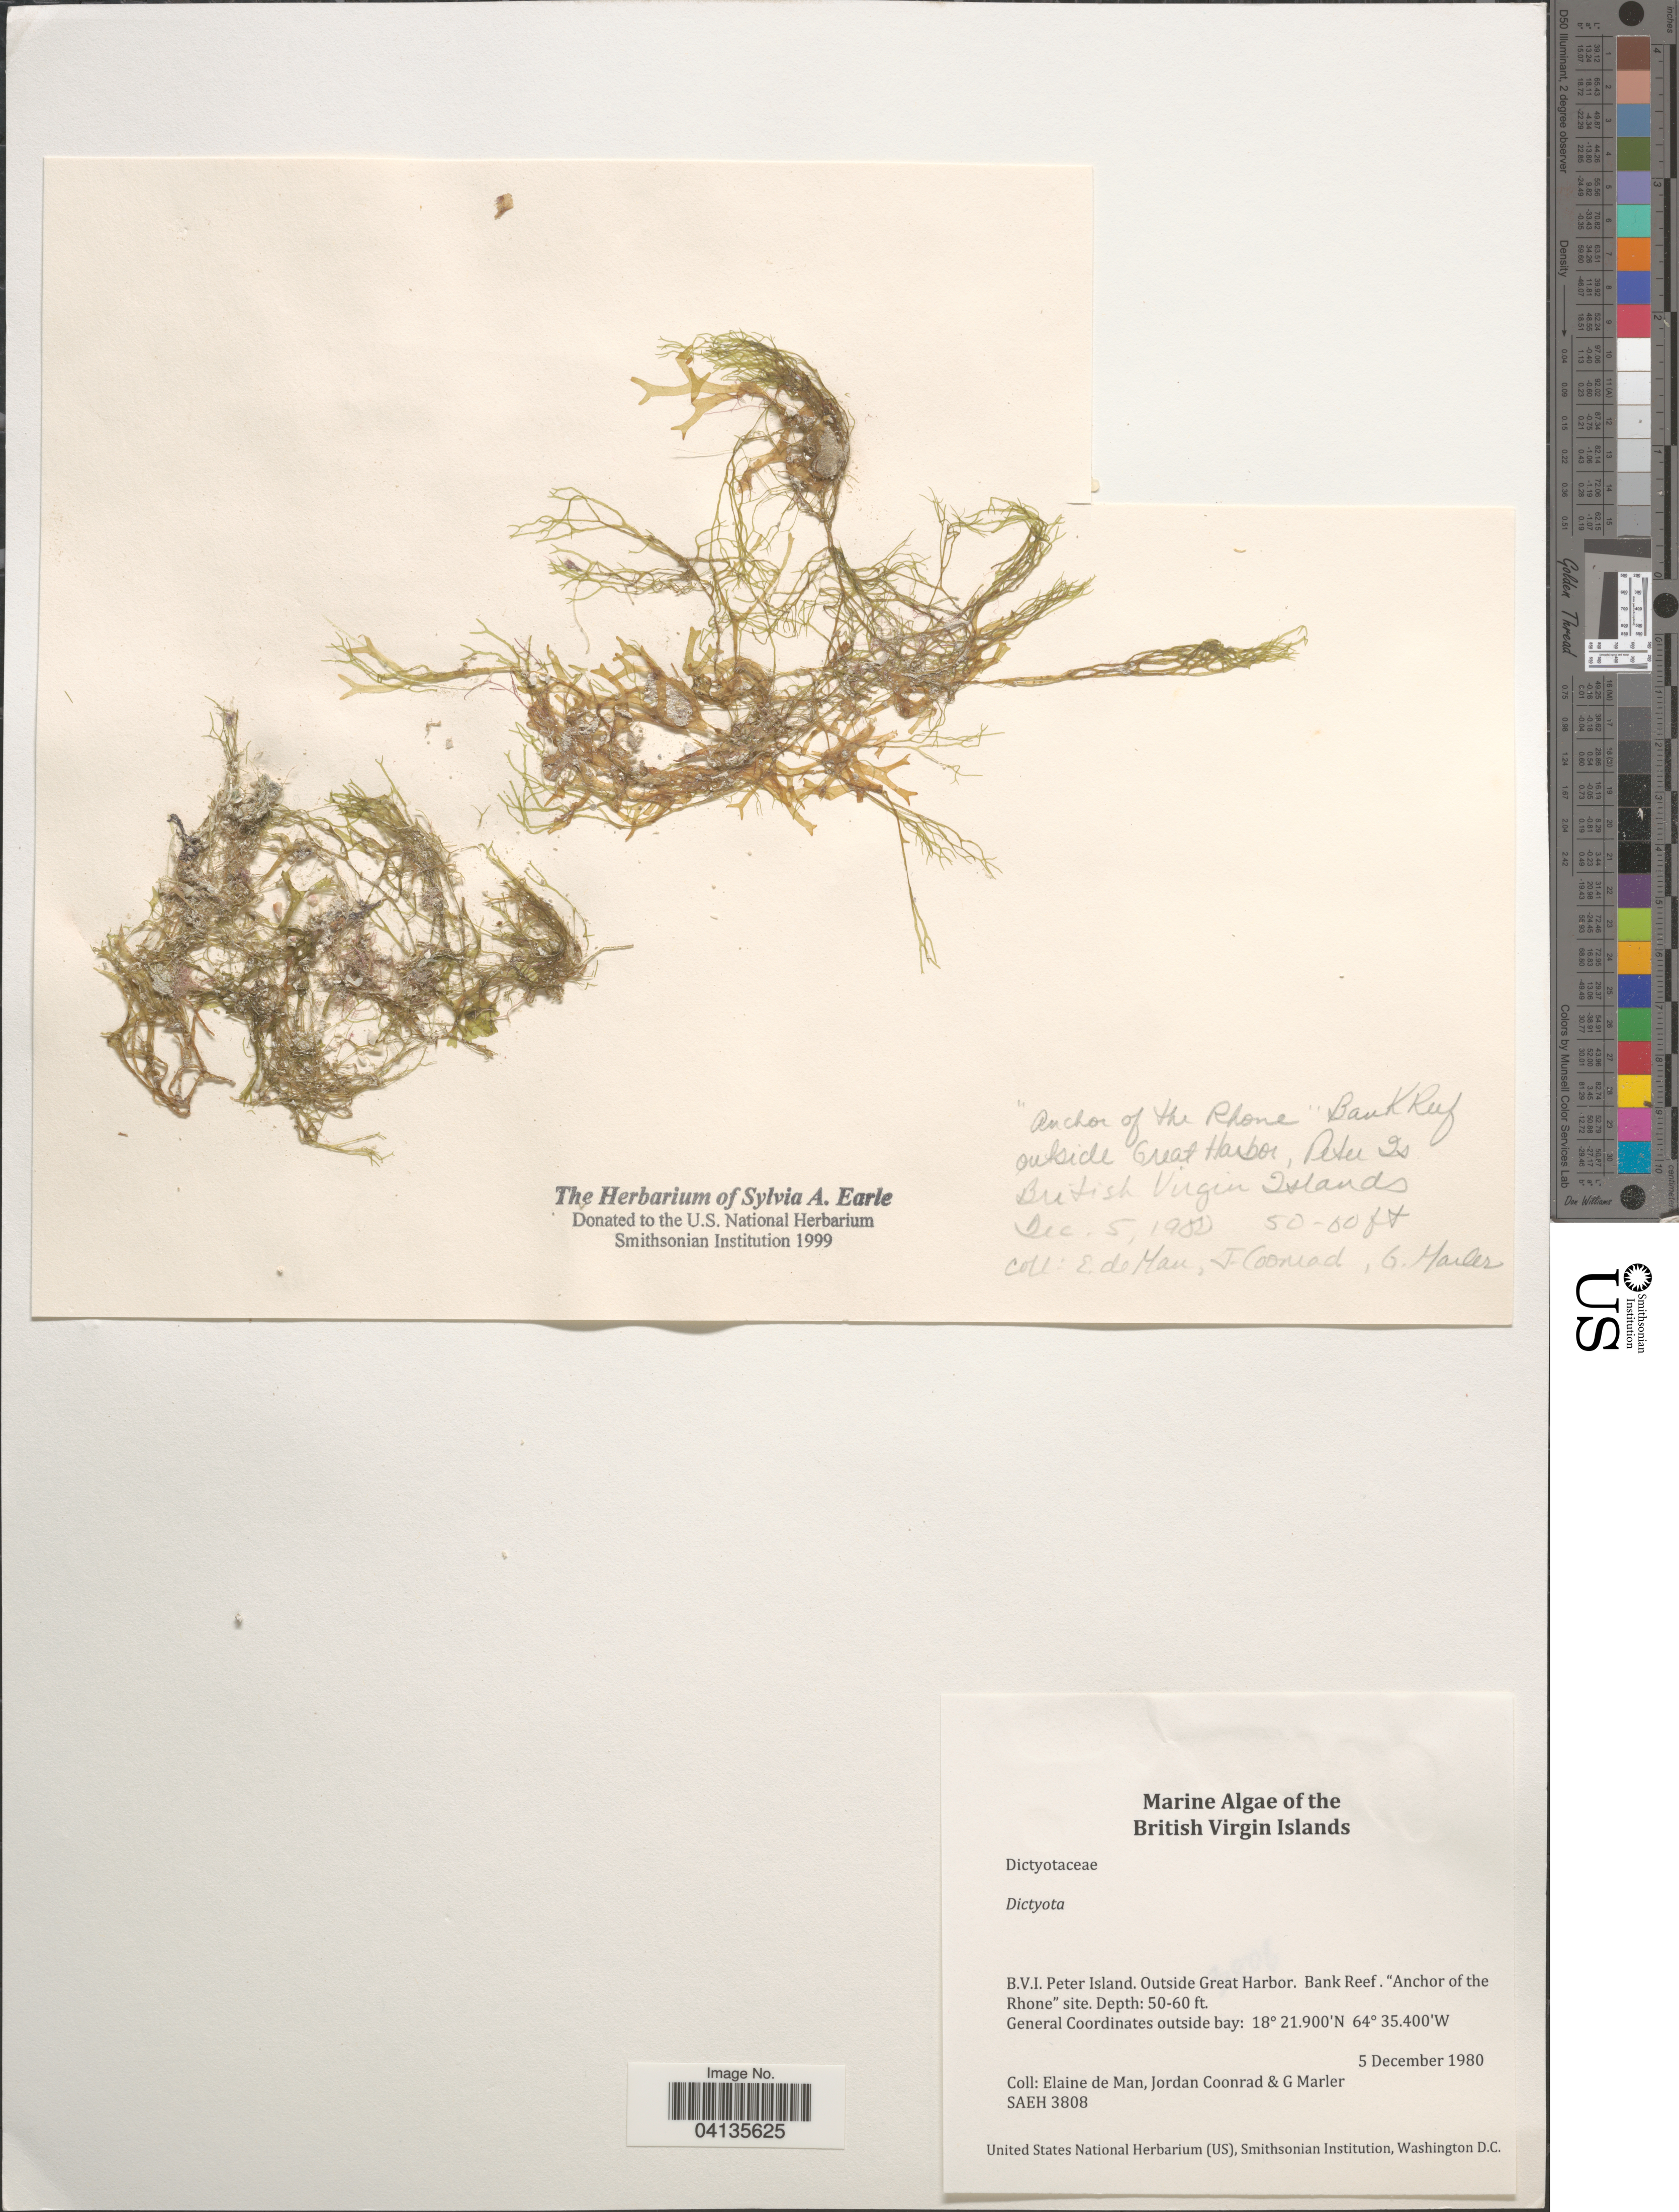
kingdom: Chromista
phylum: Ochrophyta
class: Phaeophyceae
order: Dictyotales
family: Dictyotaceae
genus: Dictyota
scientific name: Dictyota sp.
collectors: E. de Man, J. Coonrad & G. Marler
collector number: SAEH3808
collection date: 1980-12-05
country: British Virgin Islands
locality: Peter Island. Outside Great Harbor. Bank Reef. "Anchor of the Rhone" site.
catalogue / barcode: US 238523